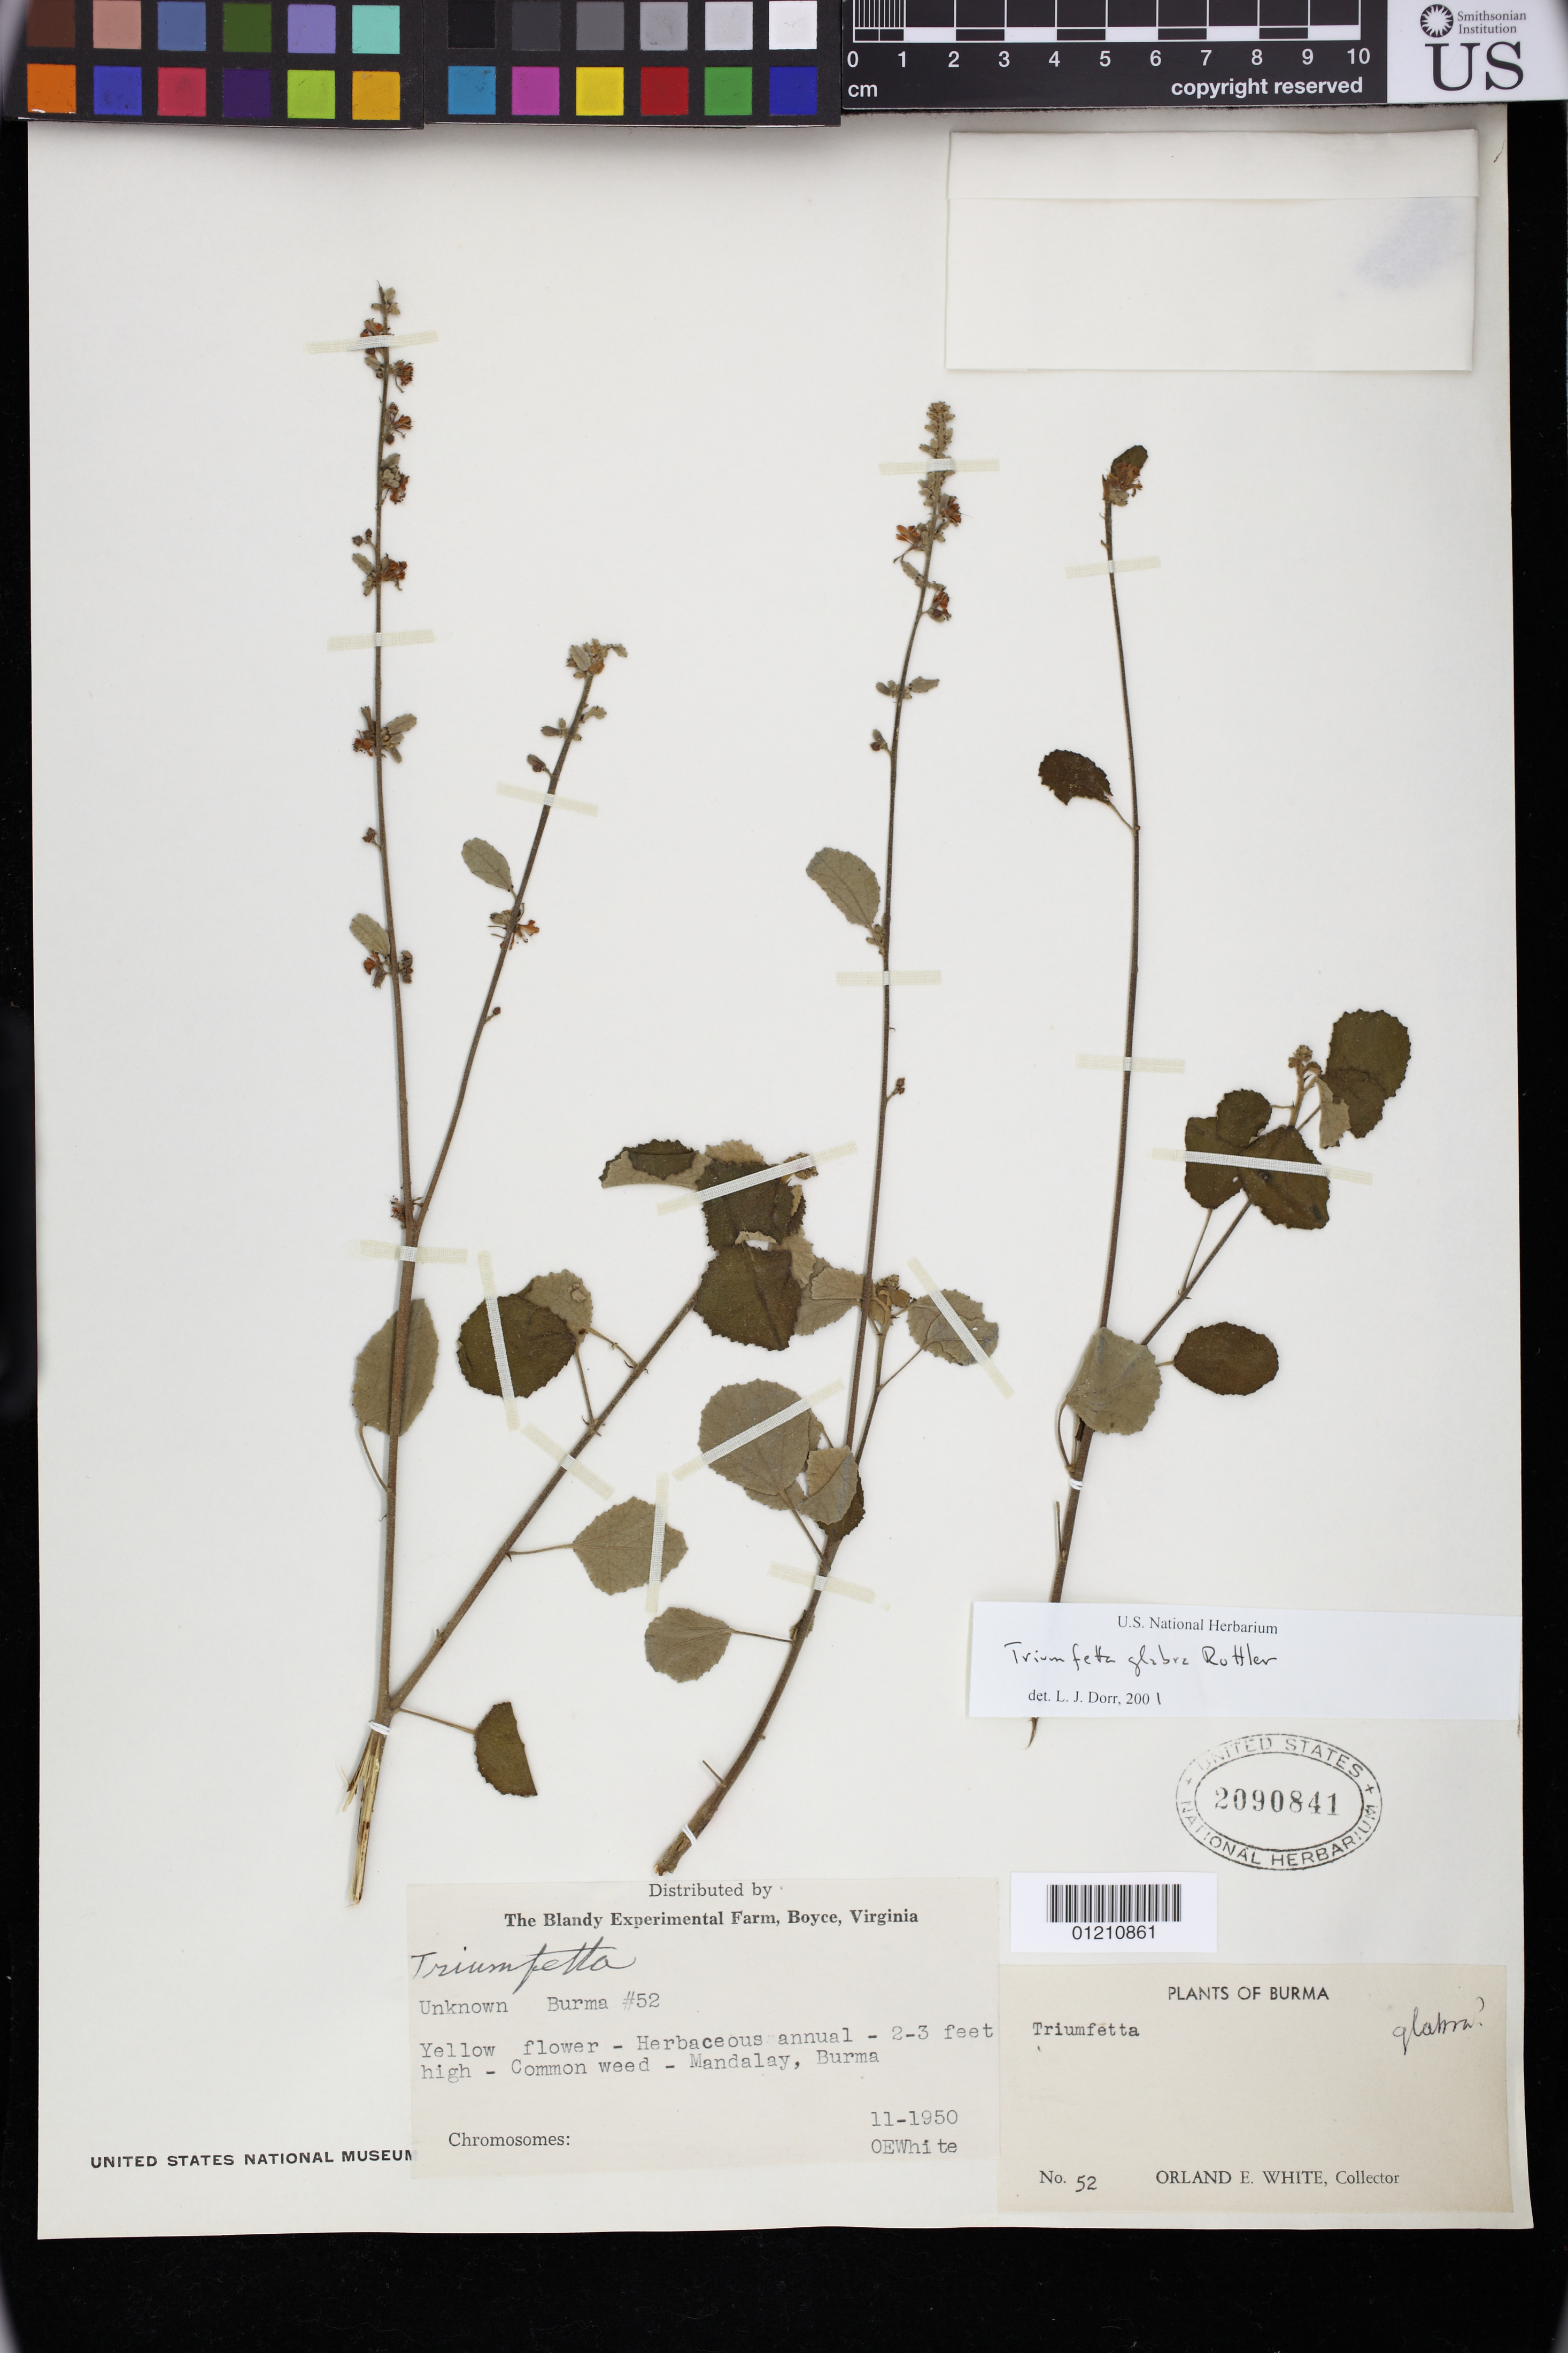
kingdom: Plantae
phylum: Tracheophyta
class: Magnoliopsida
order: Malvales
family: Malvaceae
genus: Triumfetta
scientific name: Triumfetta glabra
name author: I.M. Johnst.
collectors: O. E. White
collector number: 52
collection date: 1950-11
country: Myanmar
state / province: Mandalay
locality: Mandalay,Myanmar (Burma)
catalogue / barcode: US 2090841